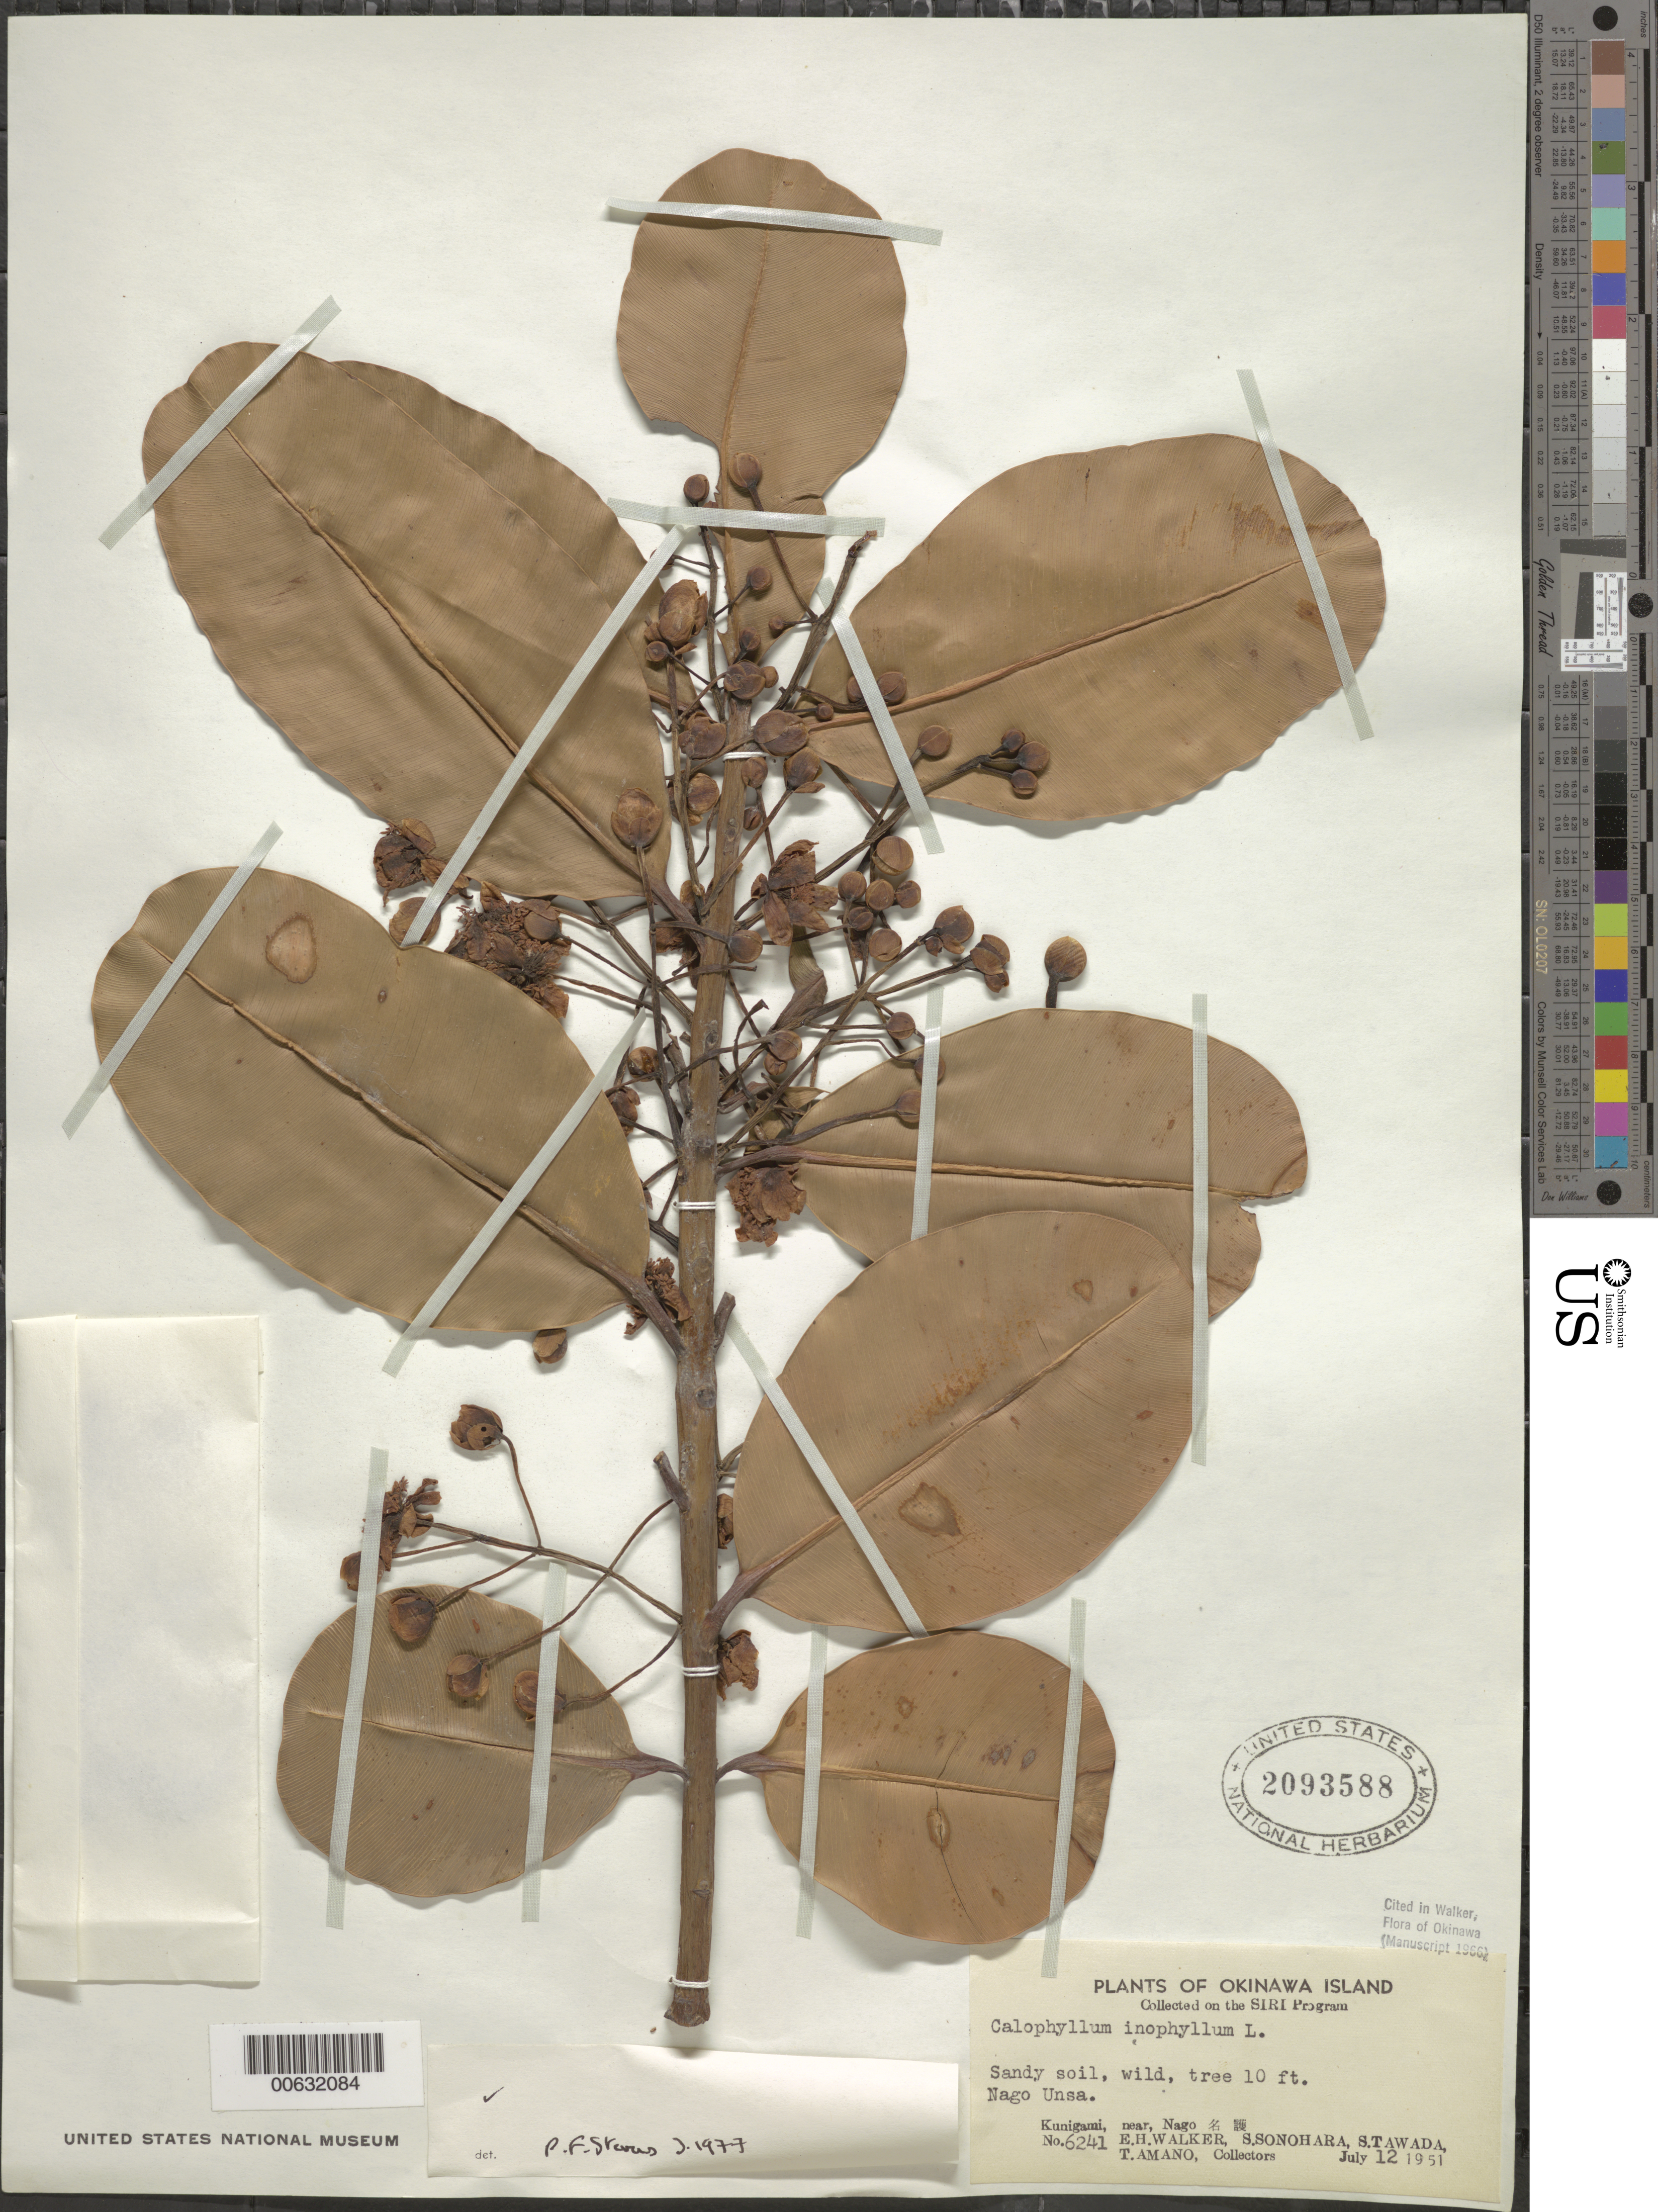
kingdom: Plantae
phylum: Tracheophyta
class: Magnoliopsida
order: Malpighiales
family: Calophyllaceae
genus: Calophyllum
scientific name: Calophyllum inophyllum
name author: L.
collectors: E. H. Walker, S. Tawada, S. Sonohara & T. Amano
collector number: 6241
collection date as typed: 12 Jul 1951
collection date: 1951-07-12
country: Japan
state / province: Okinawa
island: Okinawa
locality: Kunigami, near Nago [Okinawa Is.]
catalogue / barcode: US 2093588